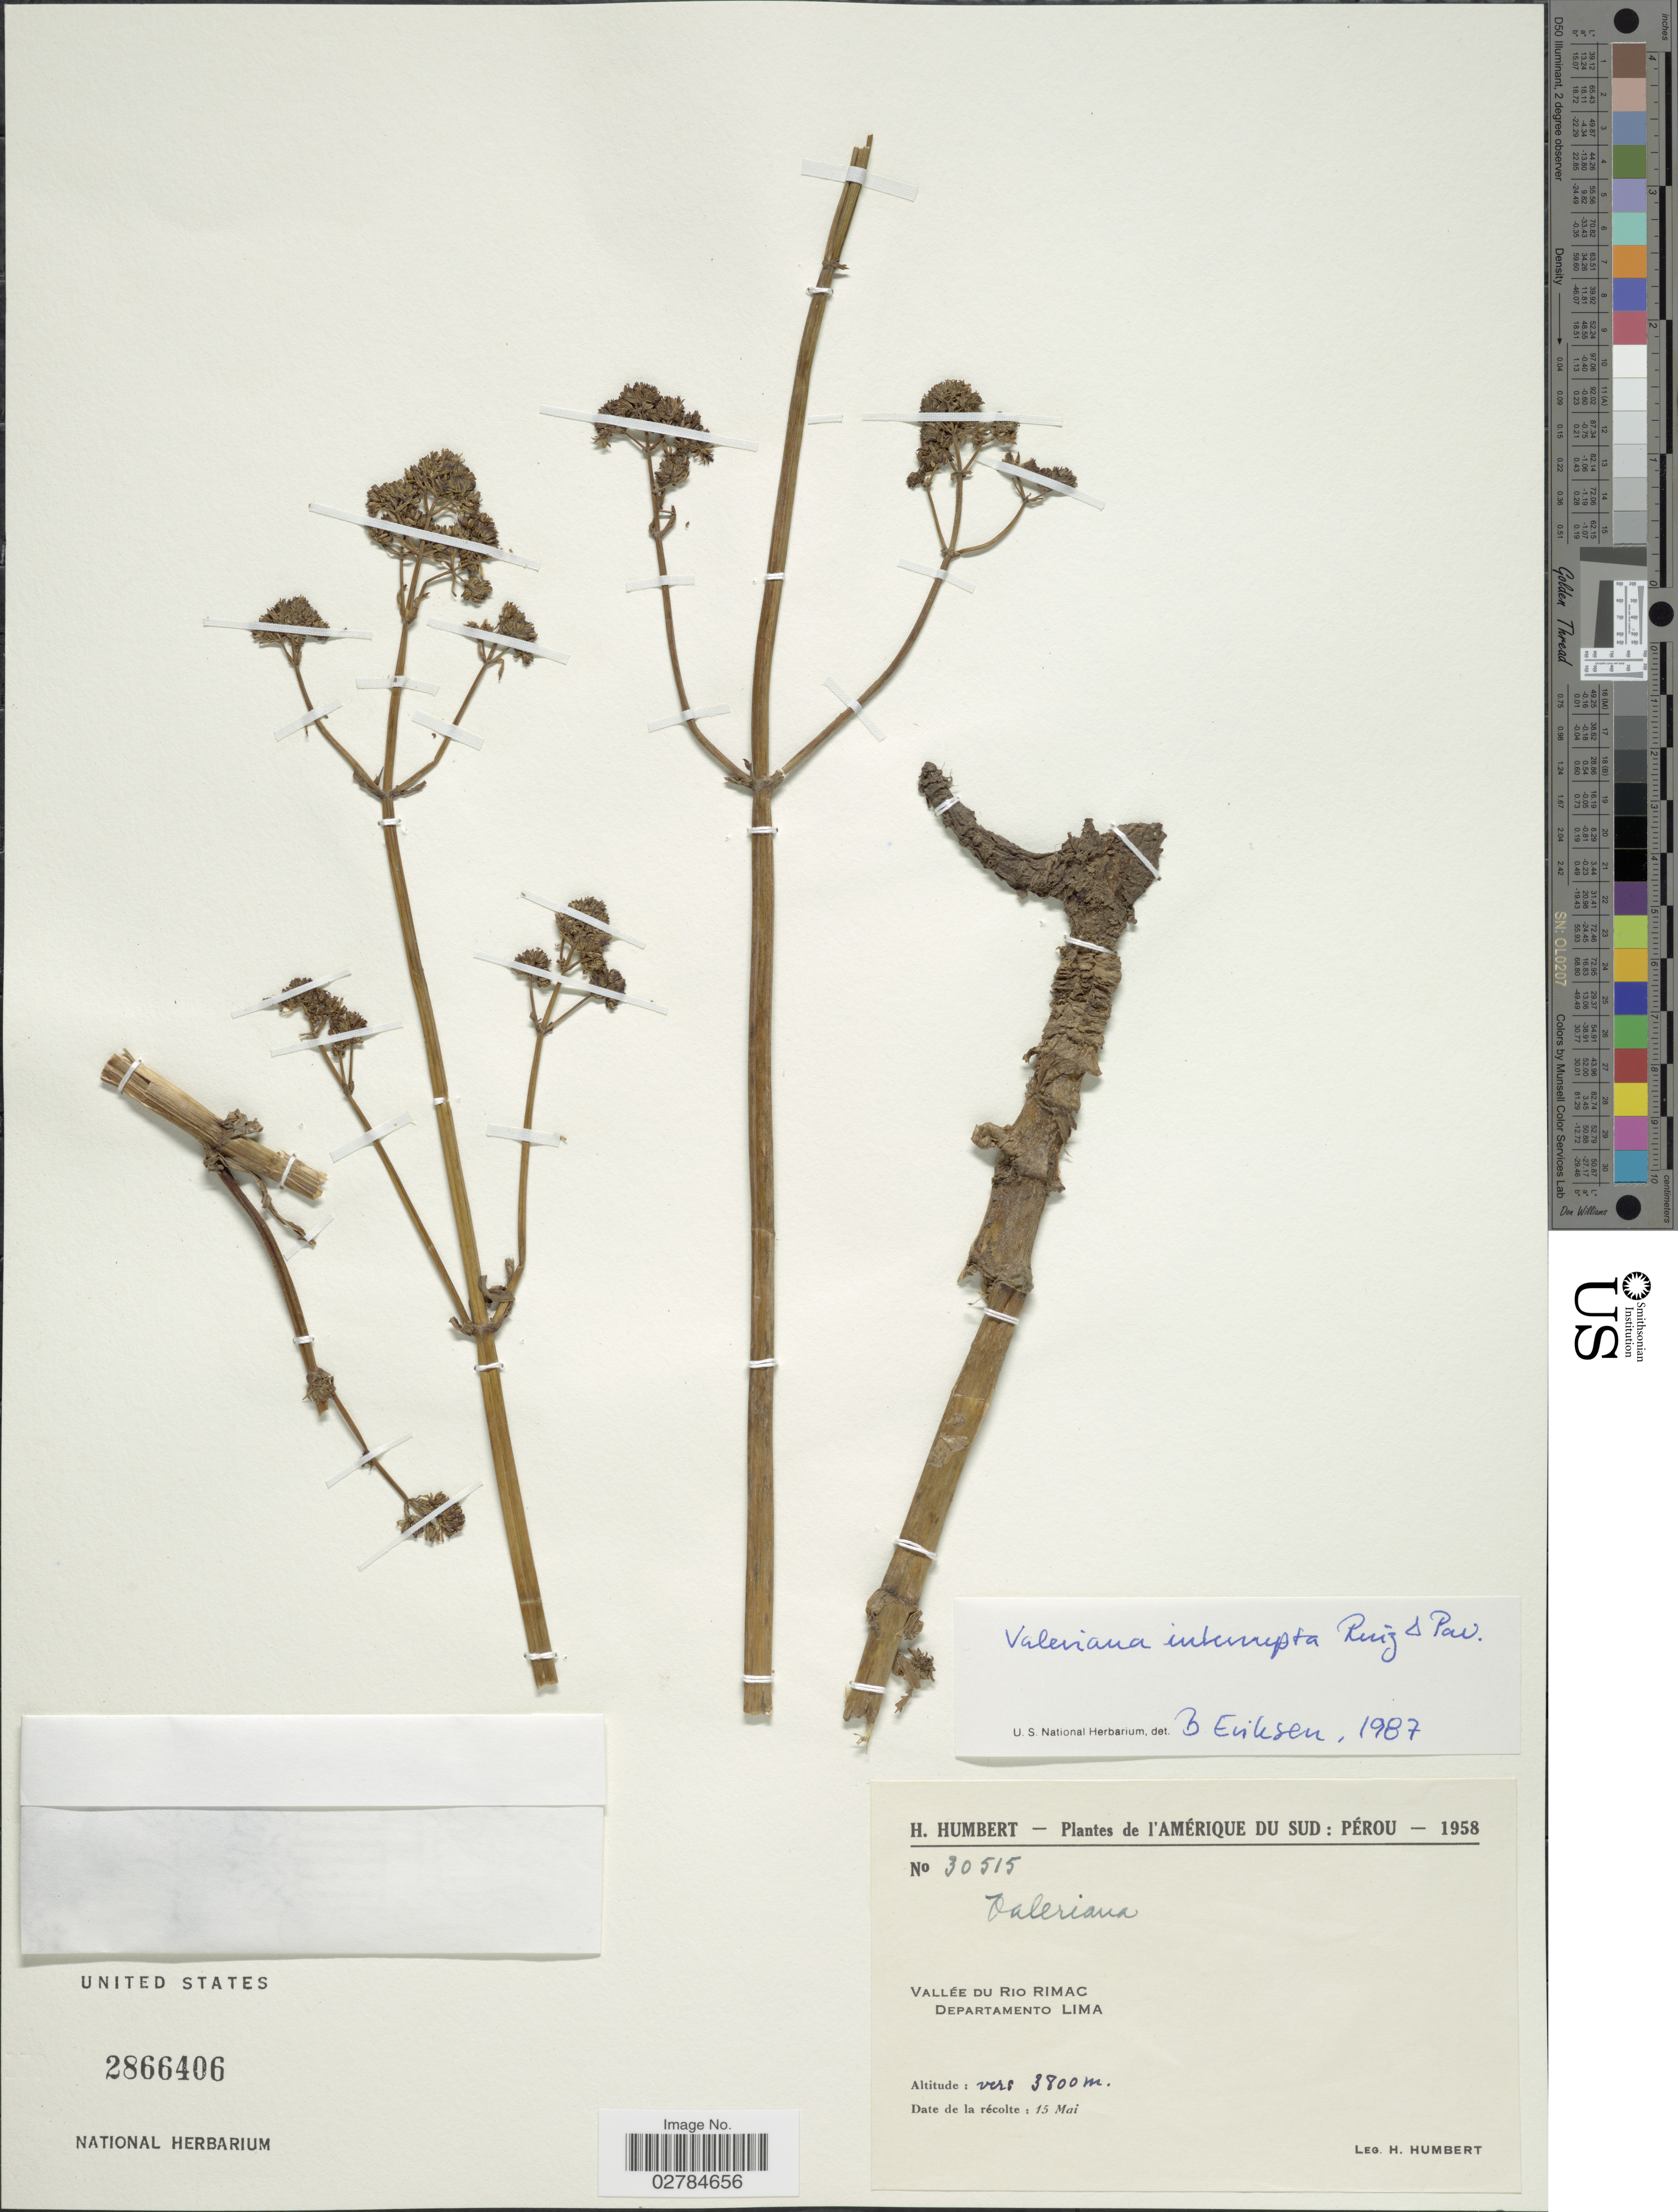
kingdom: Plantae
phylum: Tracheophyta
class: Magnoliopsida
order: Dipsacales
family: Caprifoliaceae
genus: Valeriana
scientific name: Valeriana interrupta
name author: Ruiz & Pav.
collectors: H. Humbert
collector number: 30515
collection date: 1958-05-15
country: Peru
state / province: Lima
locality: Vallée du Rio Rimac, Departamento Lima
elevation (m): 3800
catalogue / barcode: US 2866406